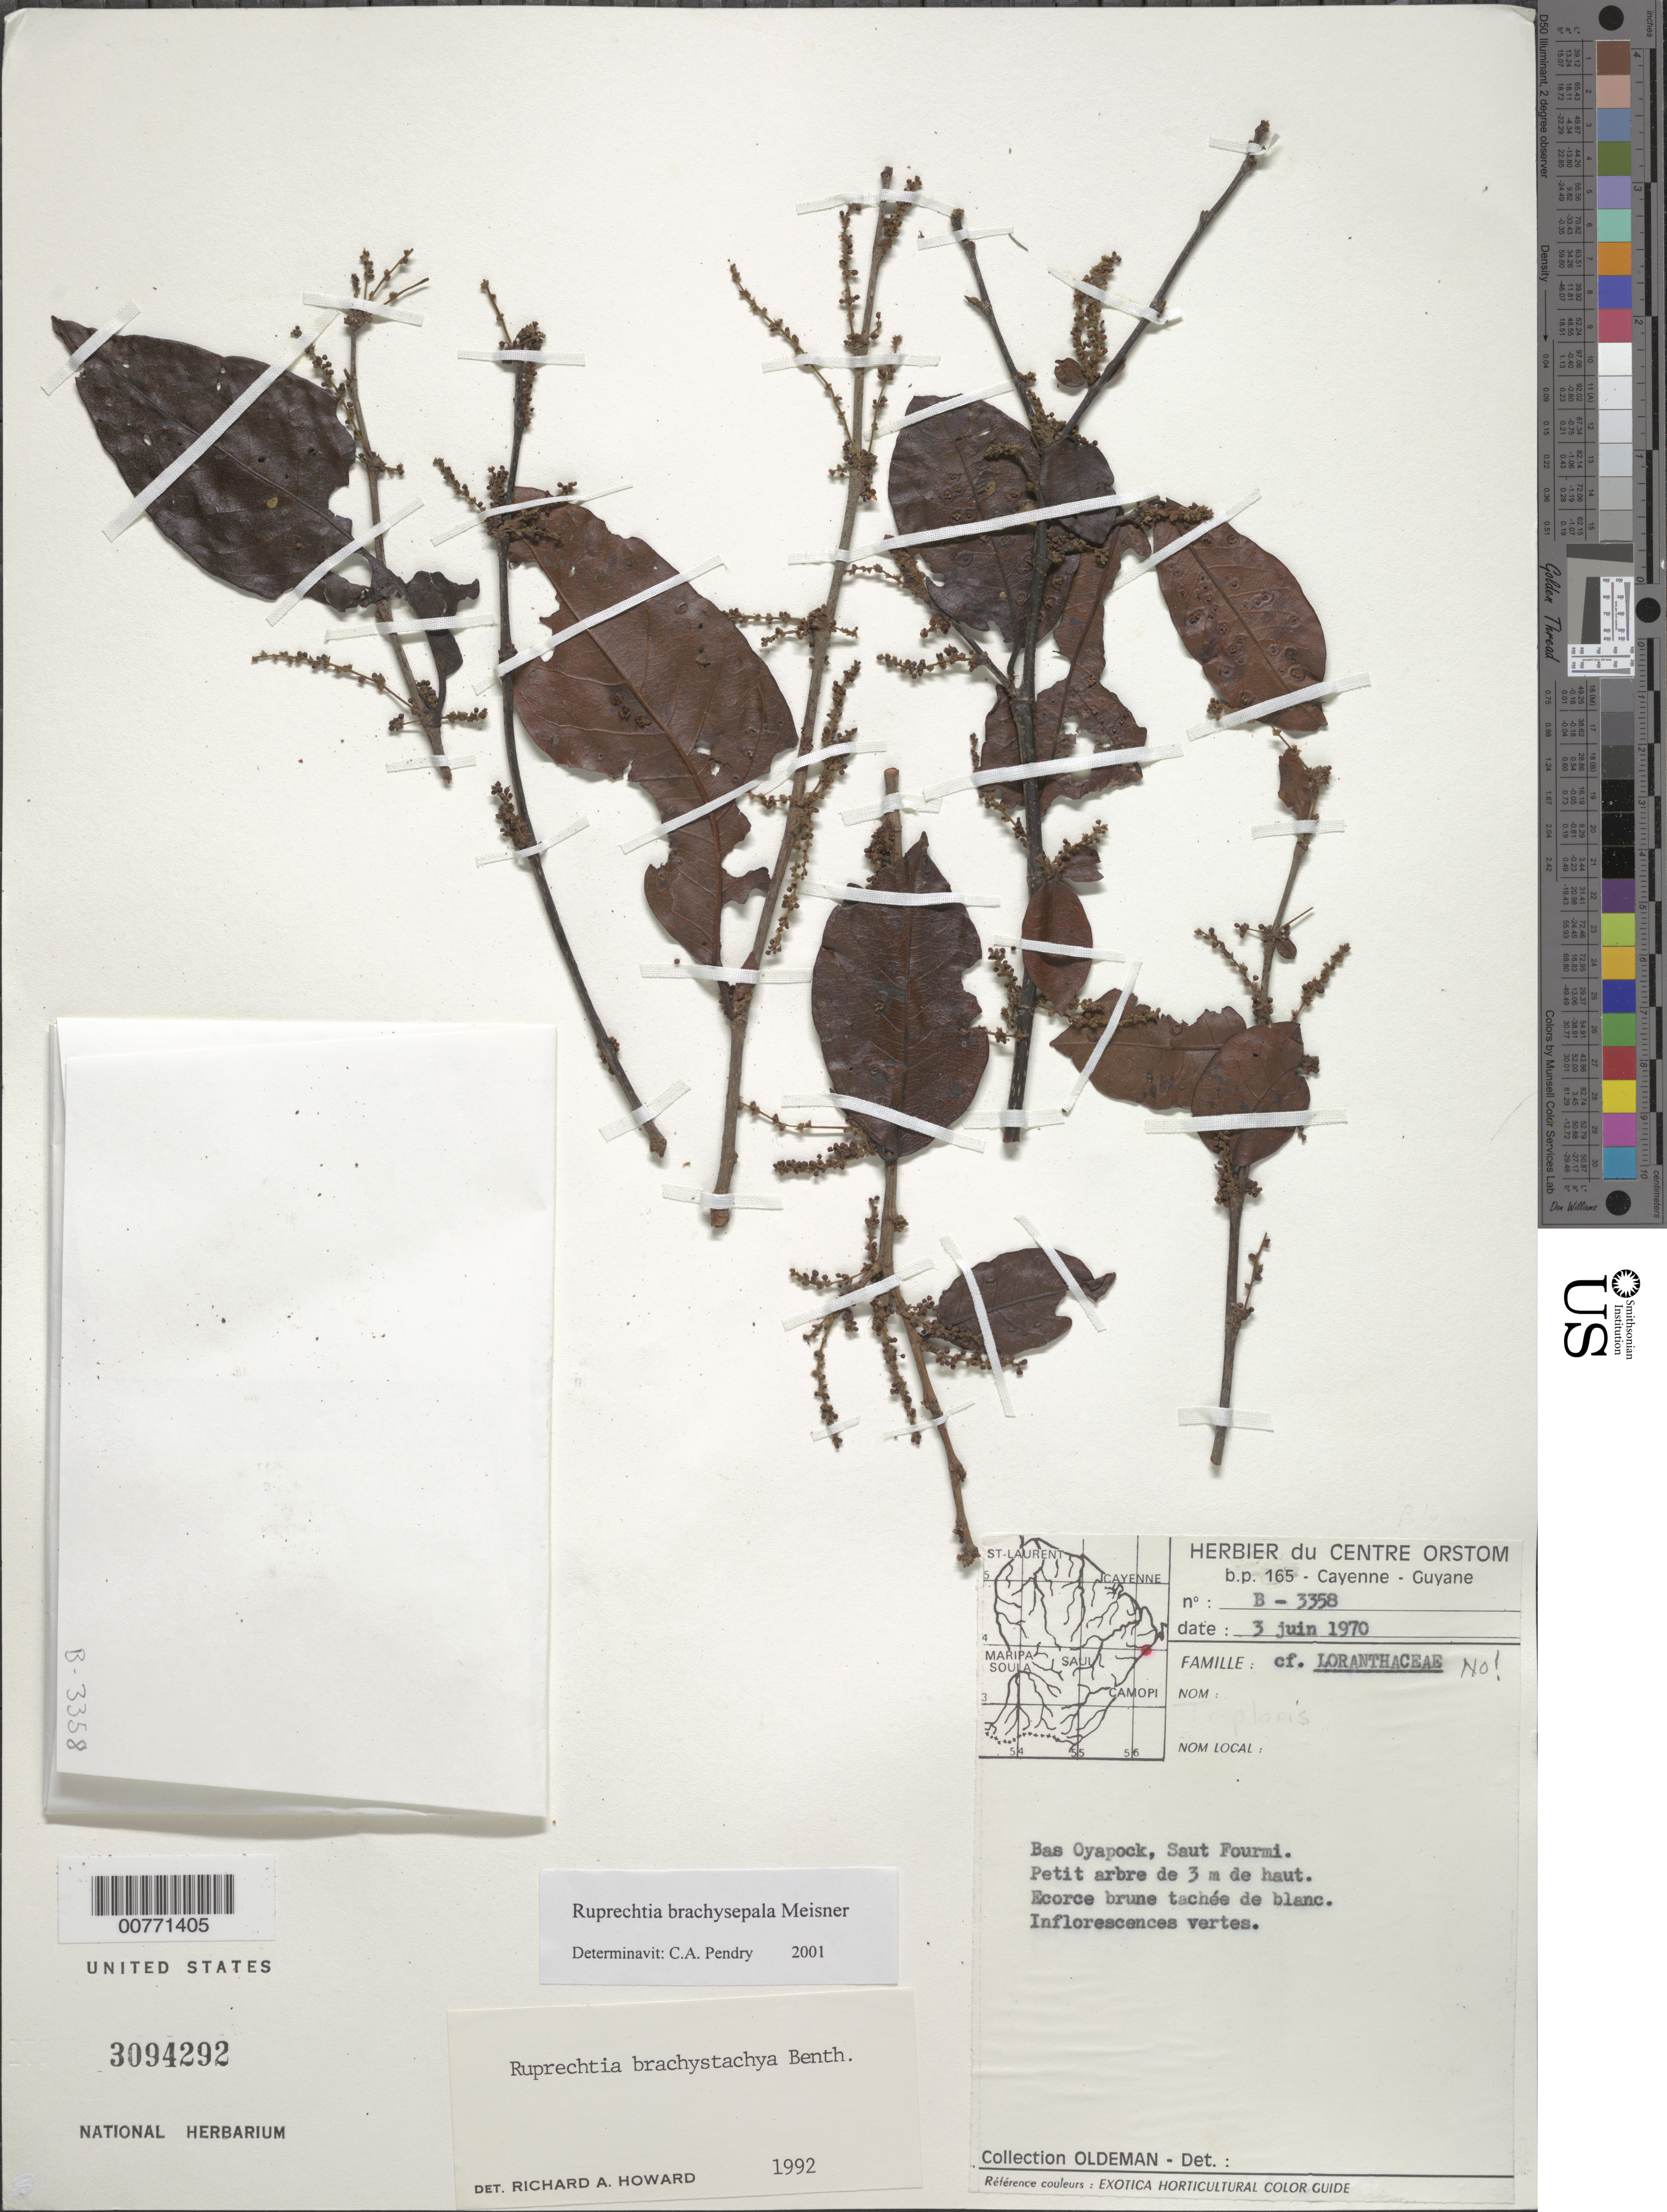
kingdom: Plantae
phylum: Tracheophyta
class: Magnoliopsida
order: Caryophyllales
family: Polygonaceae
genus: Ruprechtia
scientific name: Ruprechtia brachysepala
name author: Meisn.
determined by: Pendry, C. A.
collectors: R. Oldeman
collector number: B 3358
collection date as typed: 3-Jun-70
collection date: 1970-06-03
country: French Guiana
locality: Bas Oyapock, Saut Fourmi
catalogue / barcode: US 3094292